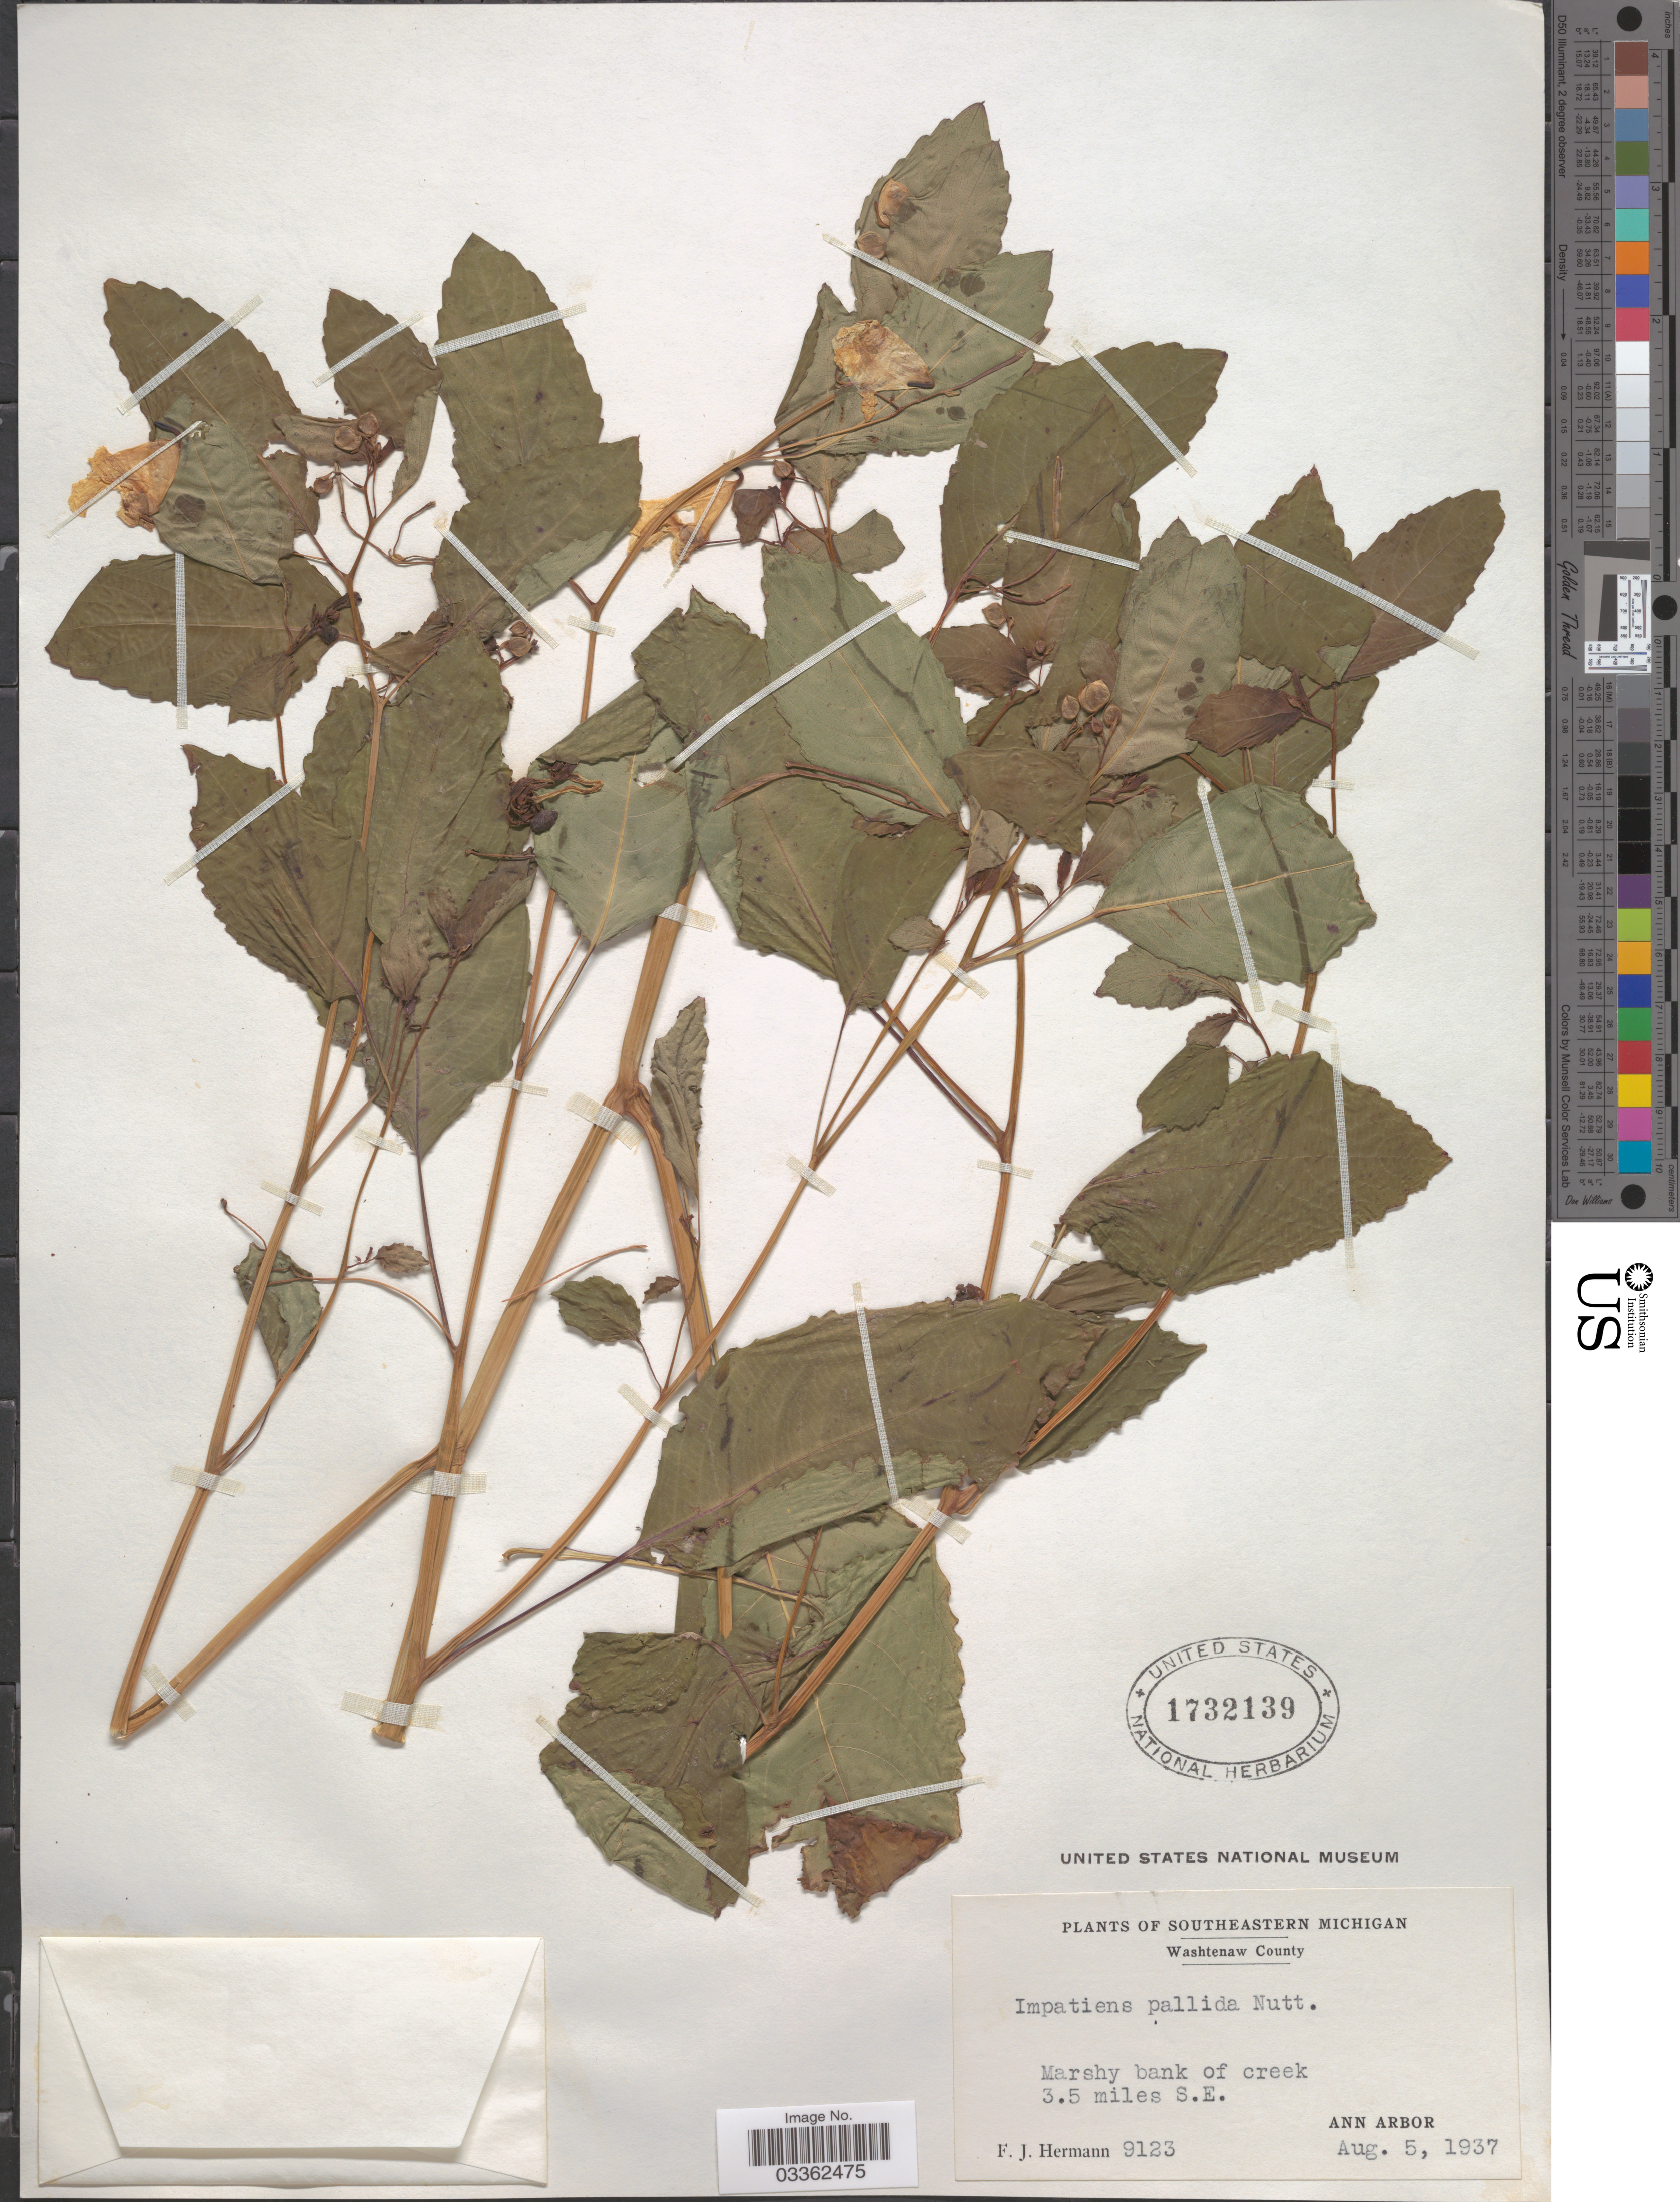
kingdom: Plantae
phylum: Tracheophyta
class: Magnoliopsida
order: Ericales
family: Balsaminaceae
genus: Impatiens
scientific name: Impatiens pallida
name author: Nutt.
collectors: F. J. Hermann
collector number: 9123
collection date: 1937-08-05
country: United States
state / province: Michigan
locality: Southeastern Michigan. Washtenaw County. 3.5 miles S.E. Ann Arbor.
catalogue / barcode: US 1732139